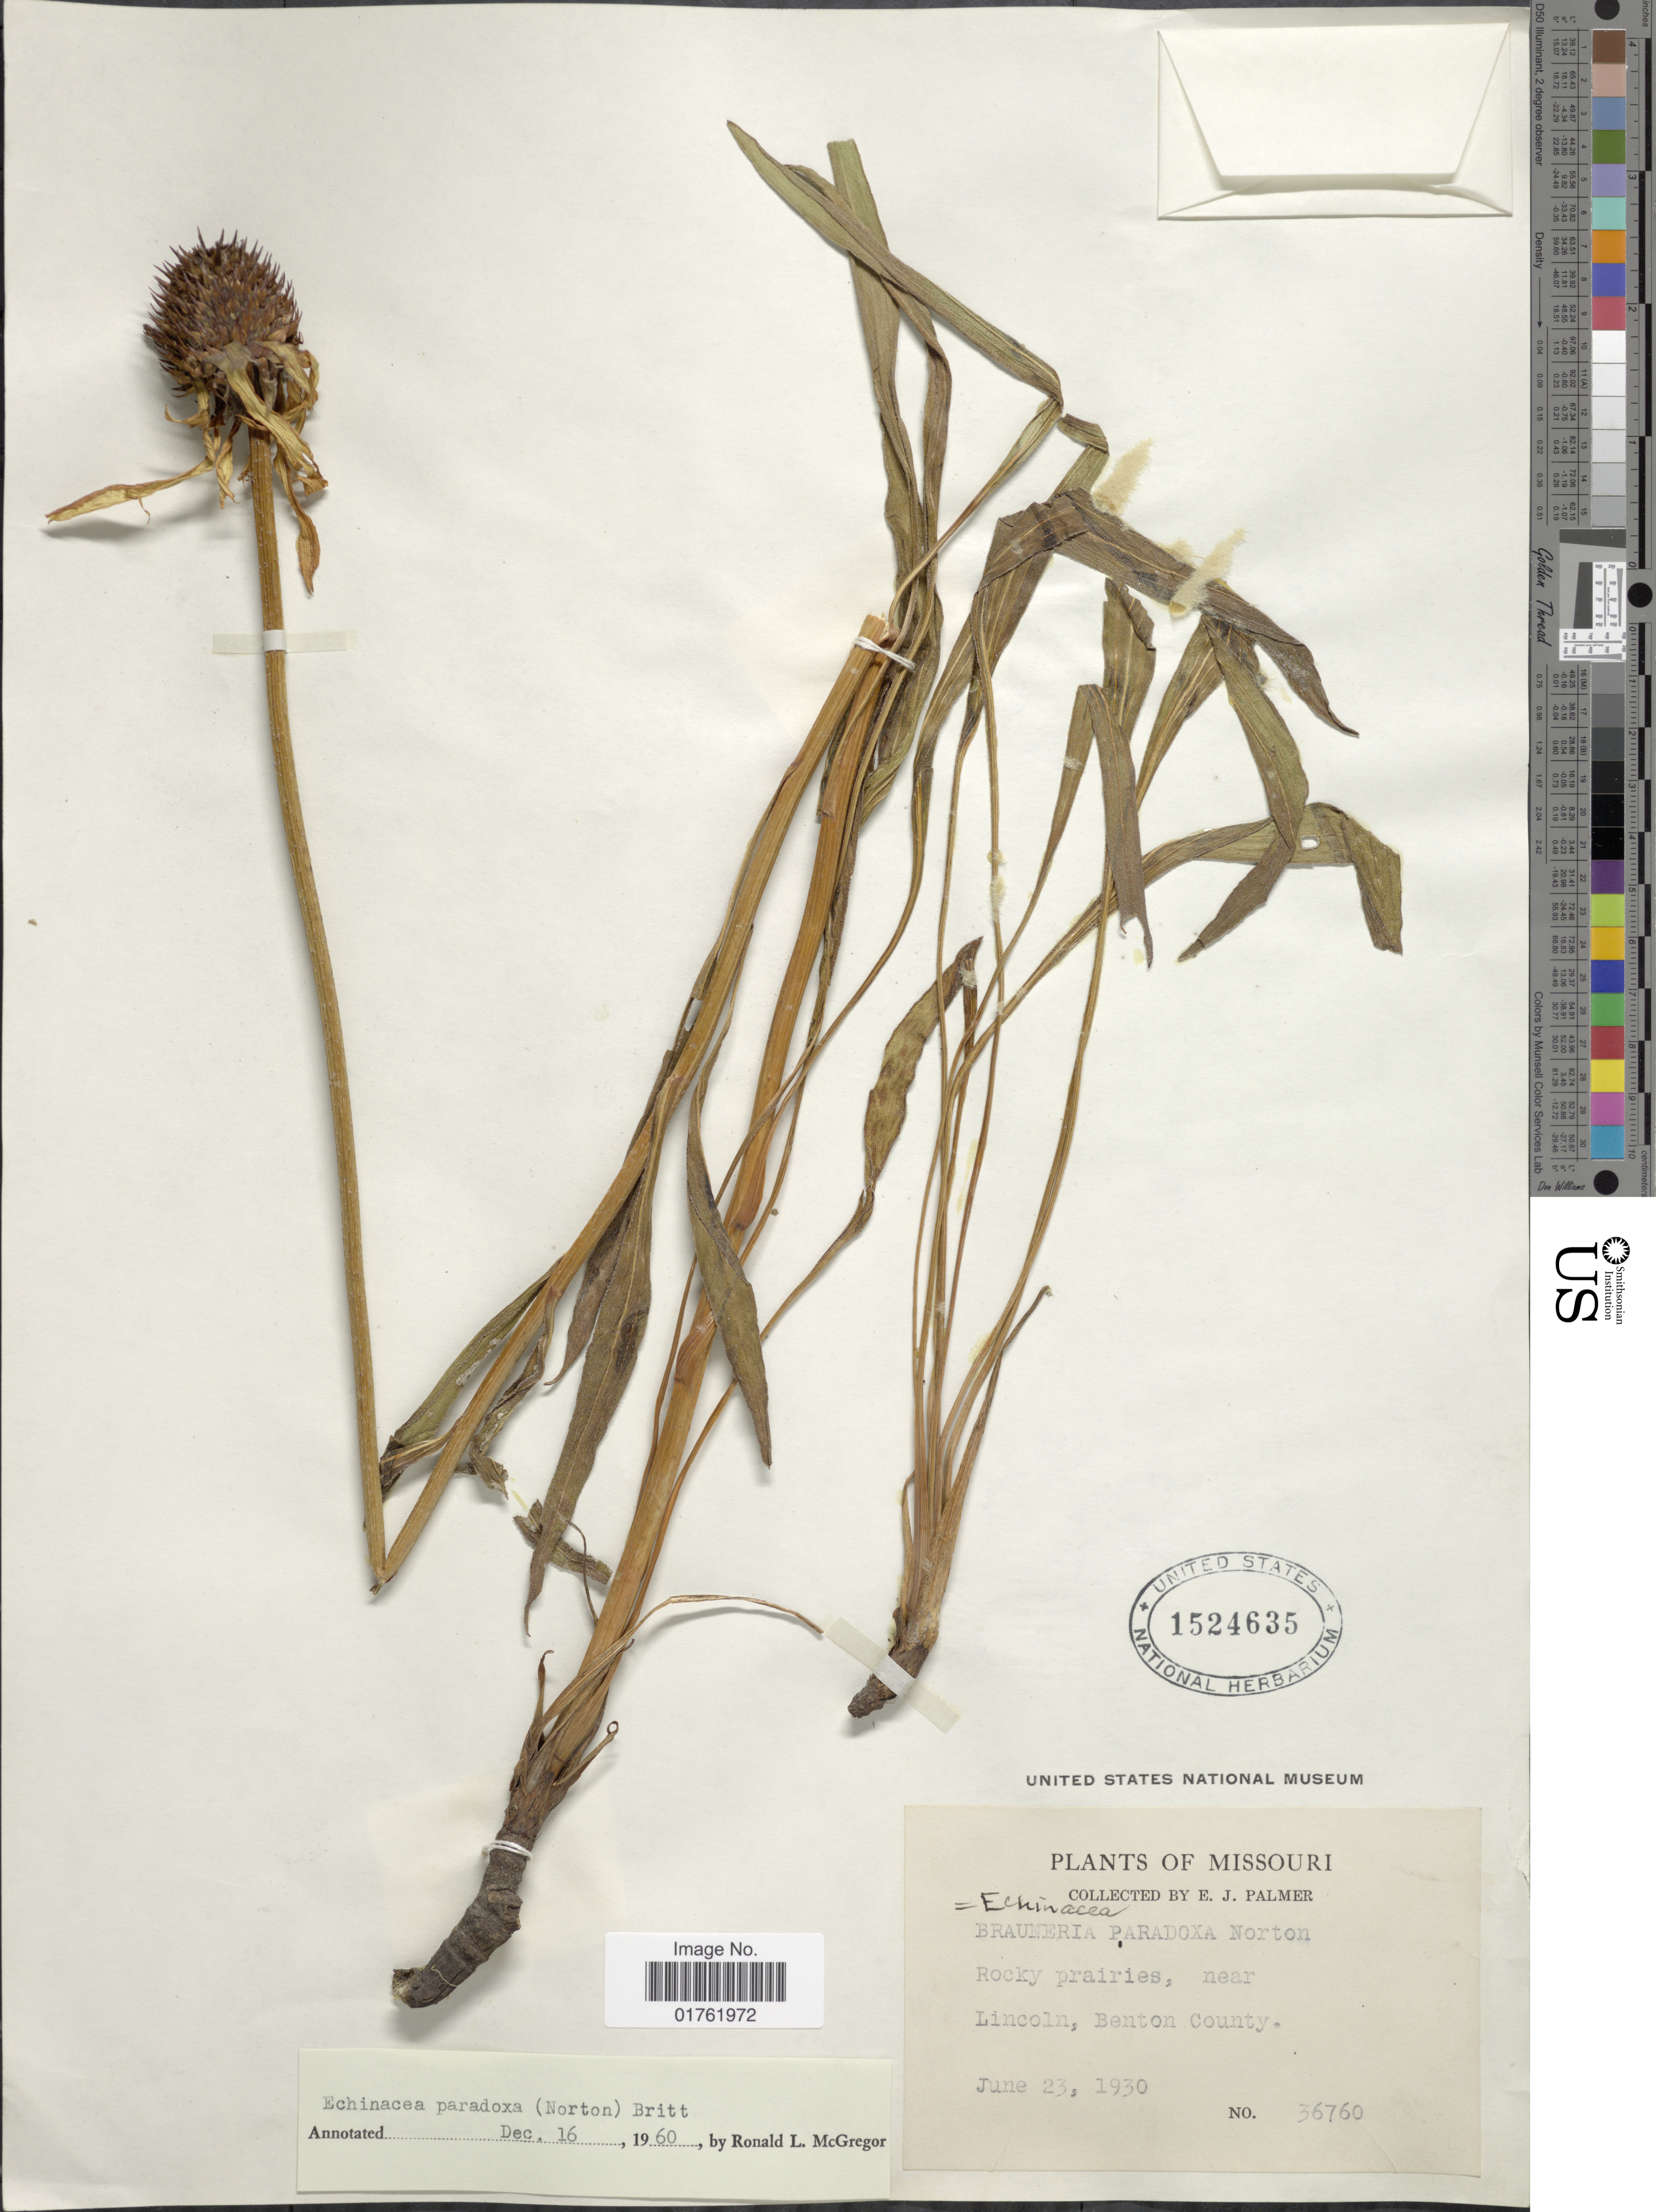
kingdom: Plantae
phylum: Tracheophyta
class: Magnoliopsida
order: Asterales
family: Asteraceae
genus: Echinacea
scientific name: Echinacea paradoxa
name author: (Norton) Britton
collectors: E. J. Palmer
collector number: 36760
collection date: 1930-06-23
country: United States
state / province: Missouri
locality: Rocky prairies, near Lincoln, Benton County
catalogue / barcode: US 1524635